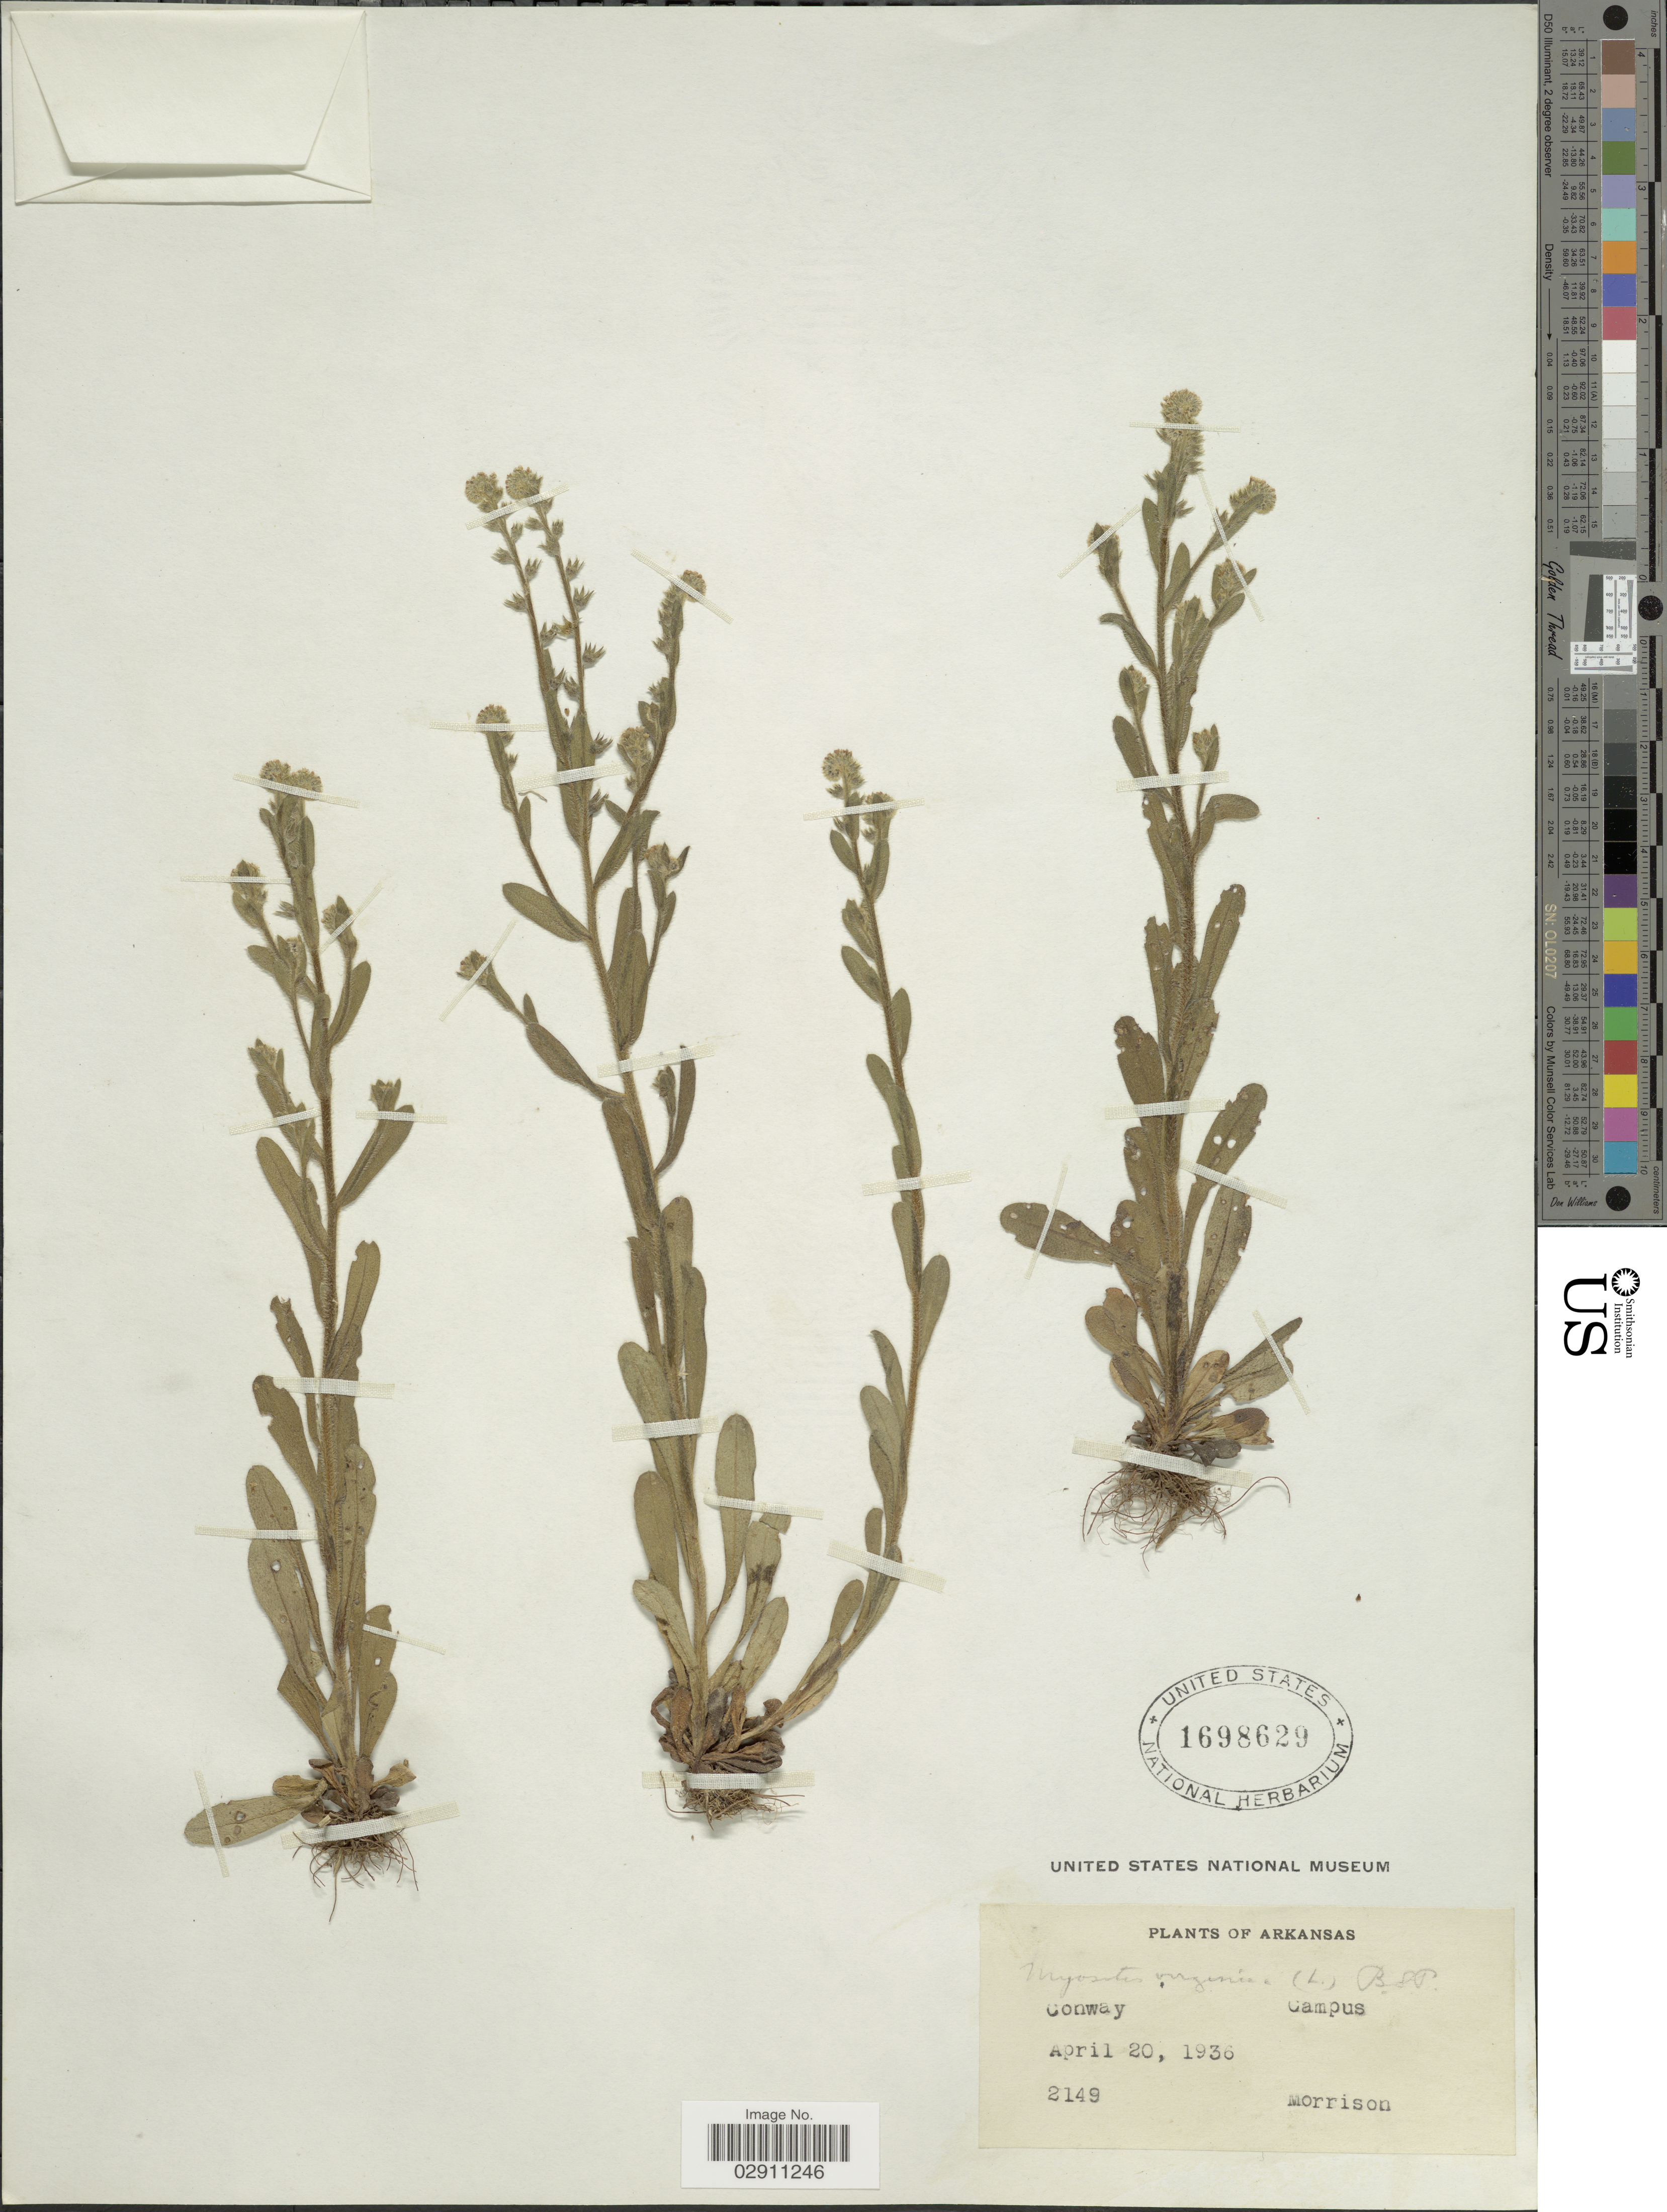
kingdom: Plantae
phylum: Tracheophyta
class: Magnoliopsida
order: Boraginales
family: Boraginaceae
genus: Myosotis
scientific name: Myosotis verna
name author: Nutt.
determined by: Goldman, Doug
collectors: Morrison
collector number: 2149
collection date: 1936-04-20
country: United States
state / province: Arkansas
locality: Conway, Campus.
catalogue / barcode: US 1698629